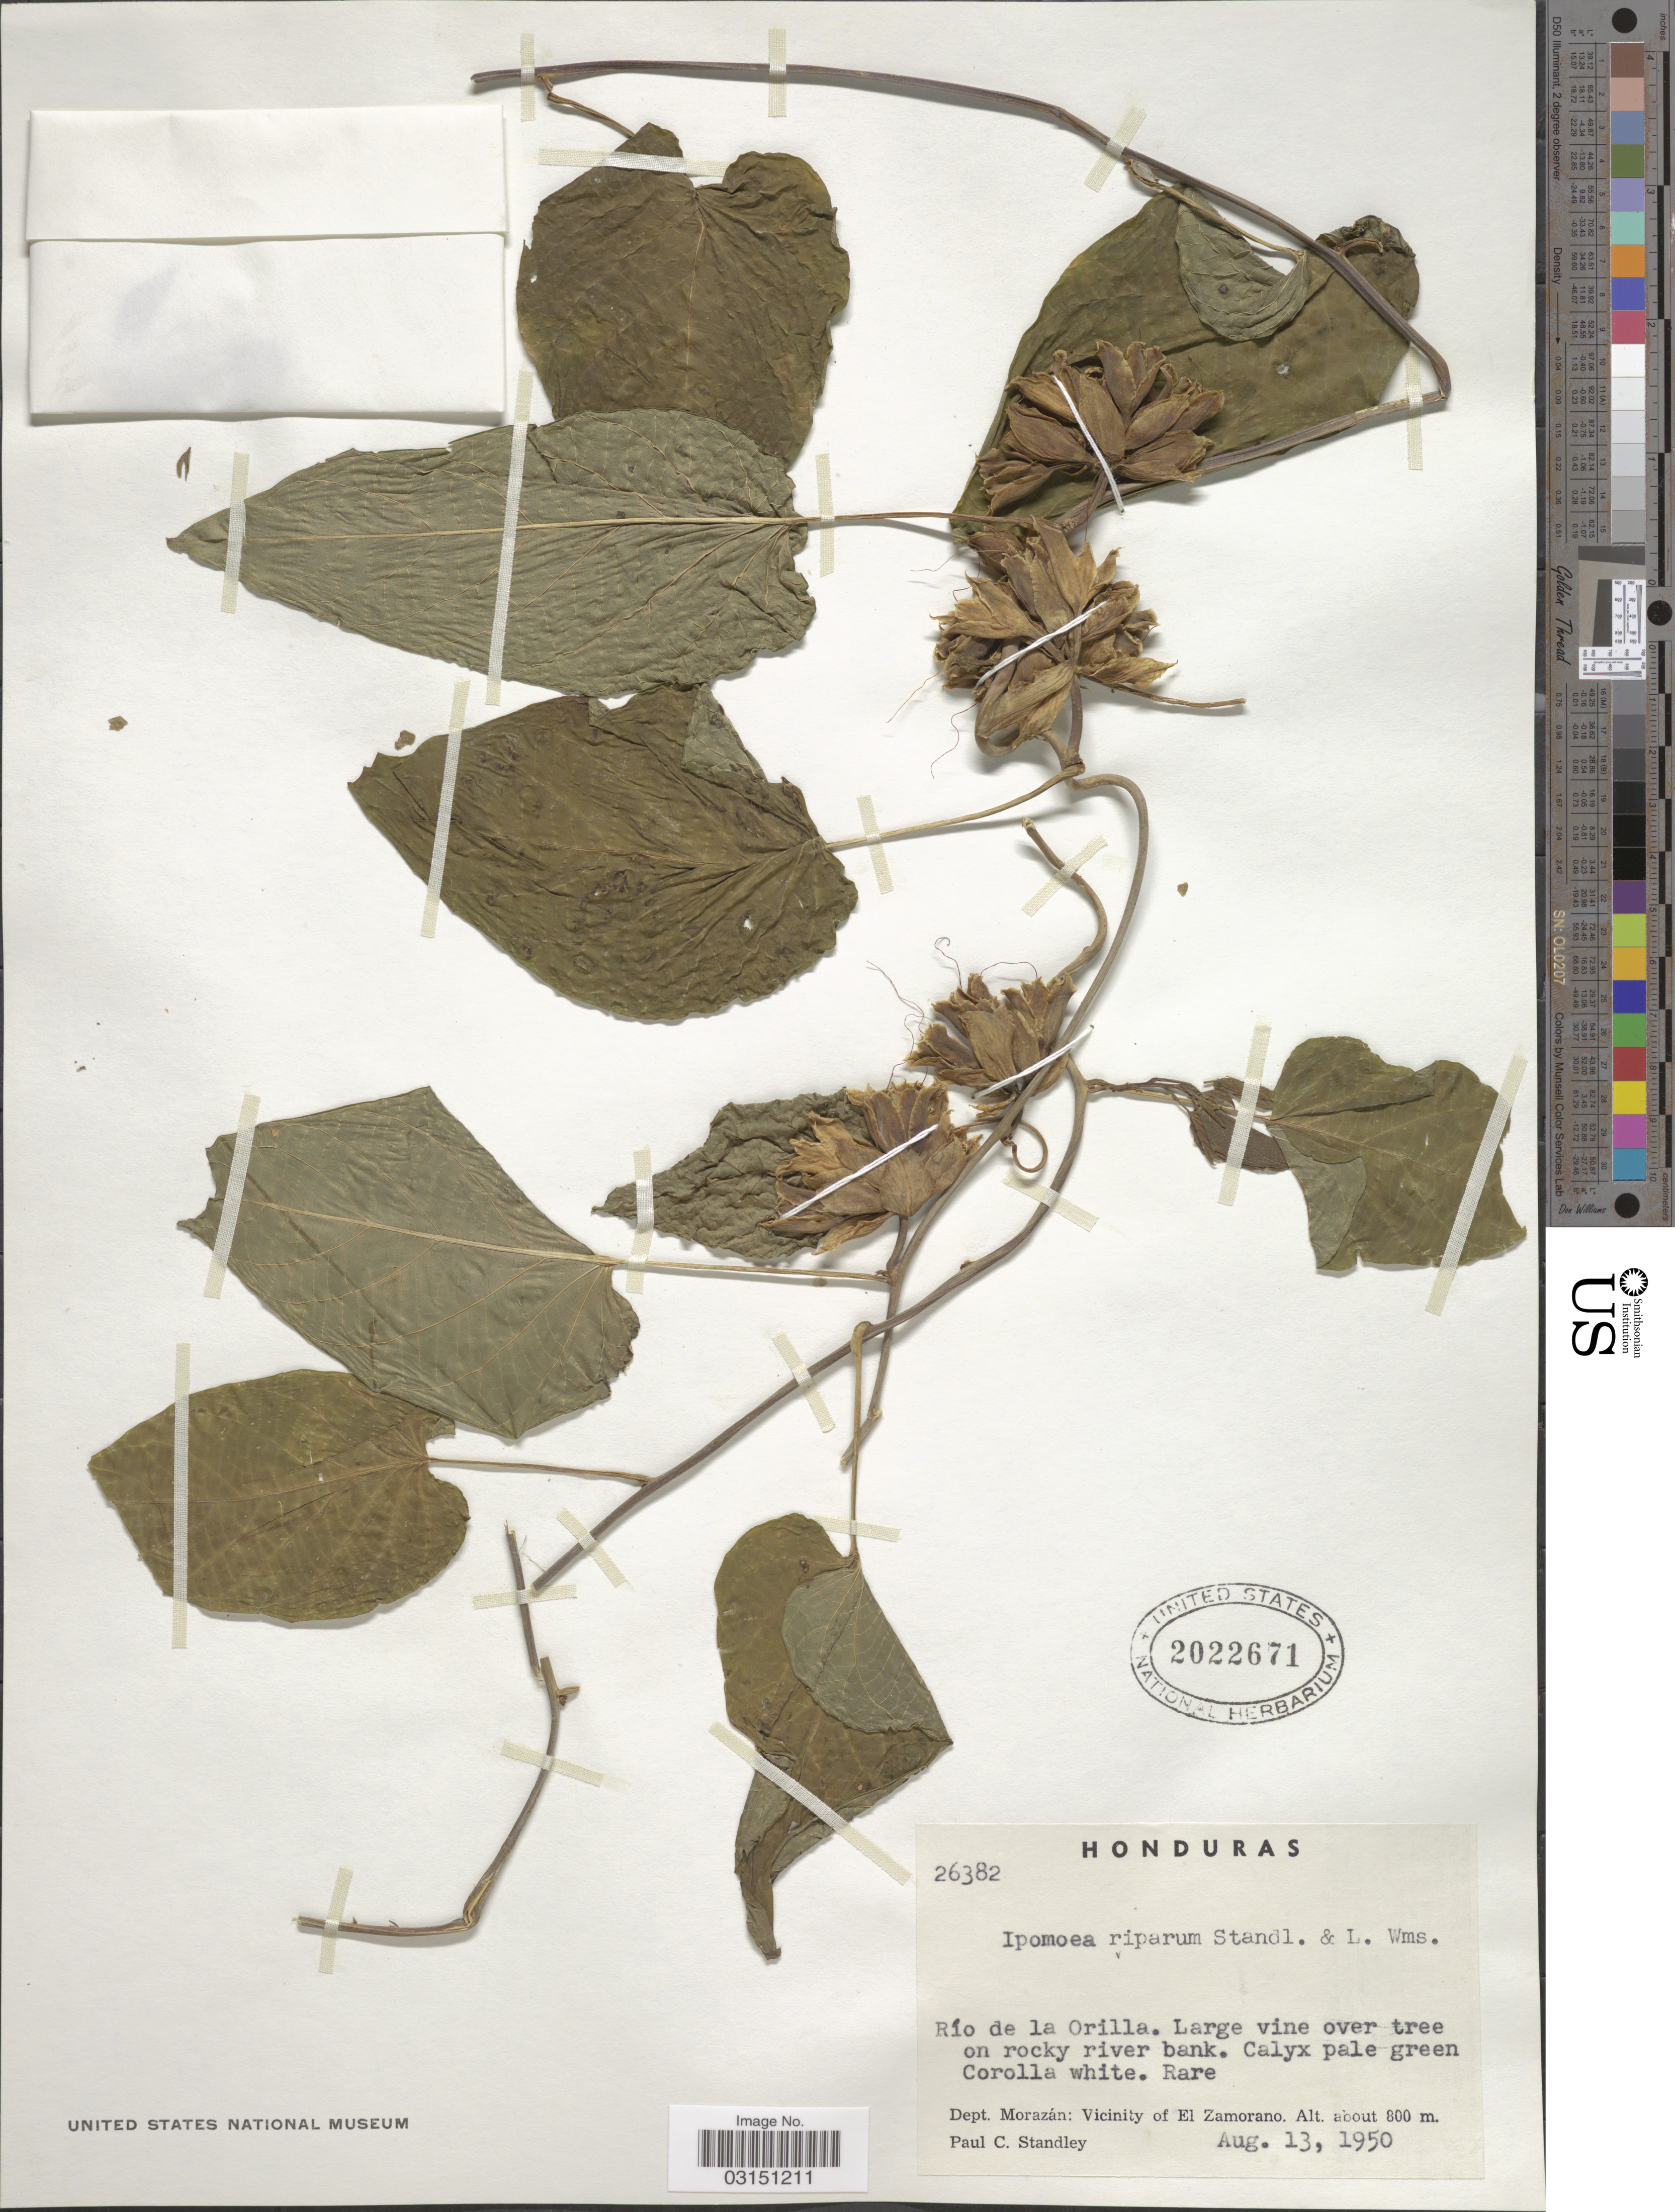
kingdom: Plantae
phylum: Tracheophyta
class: Magnoliopsida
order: Solanales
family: Convolvulaceae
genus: Ipomoea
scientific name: Ipomoea riparum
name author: Standl. & L.O. Williams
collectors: P. C. Standley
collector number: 26382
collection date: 1950-08-13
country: Honduras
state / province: Fco. Morazán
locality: Río de la Orilla. Dept. Morazán: Vicinity of El Zamorano.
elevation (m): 800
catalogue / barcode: US 2022671